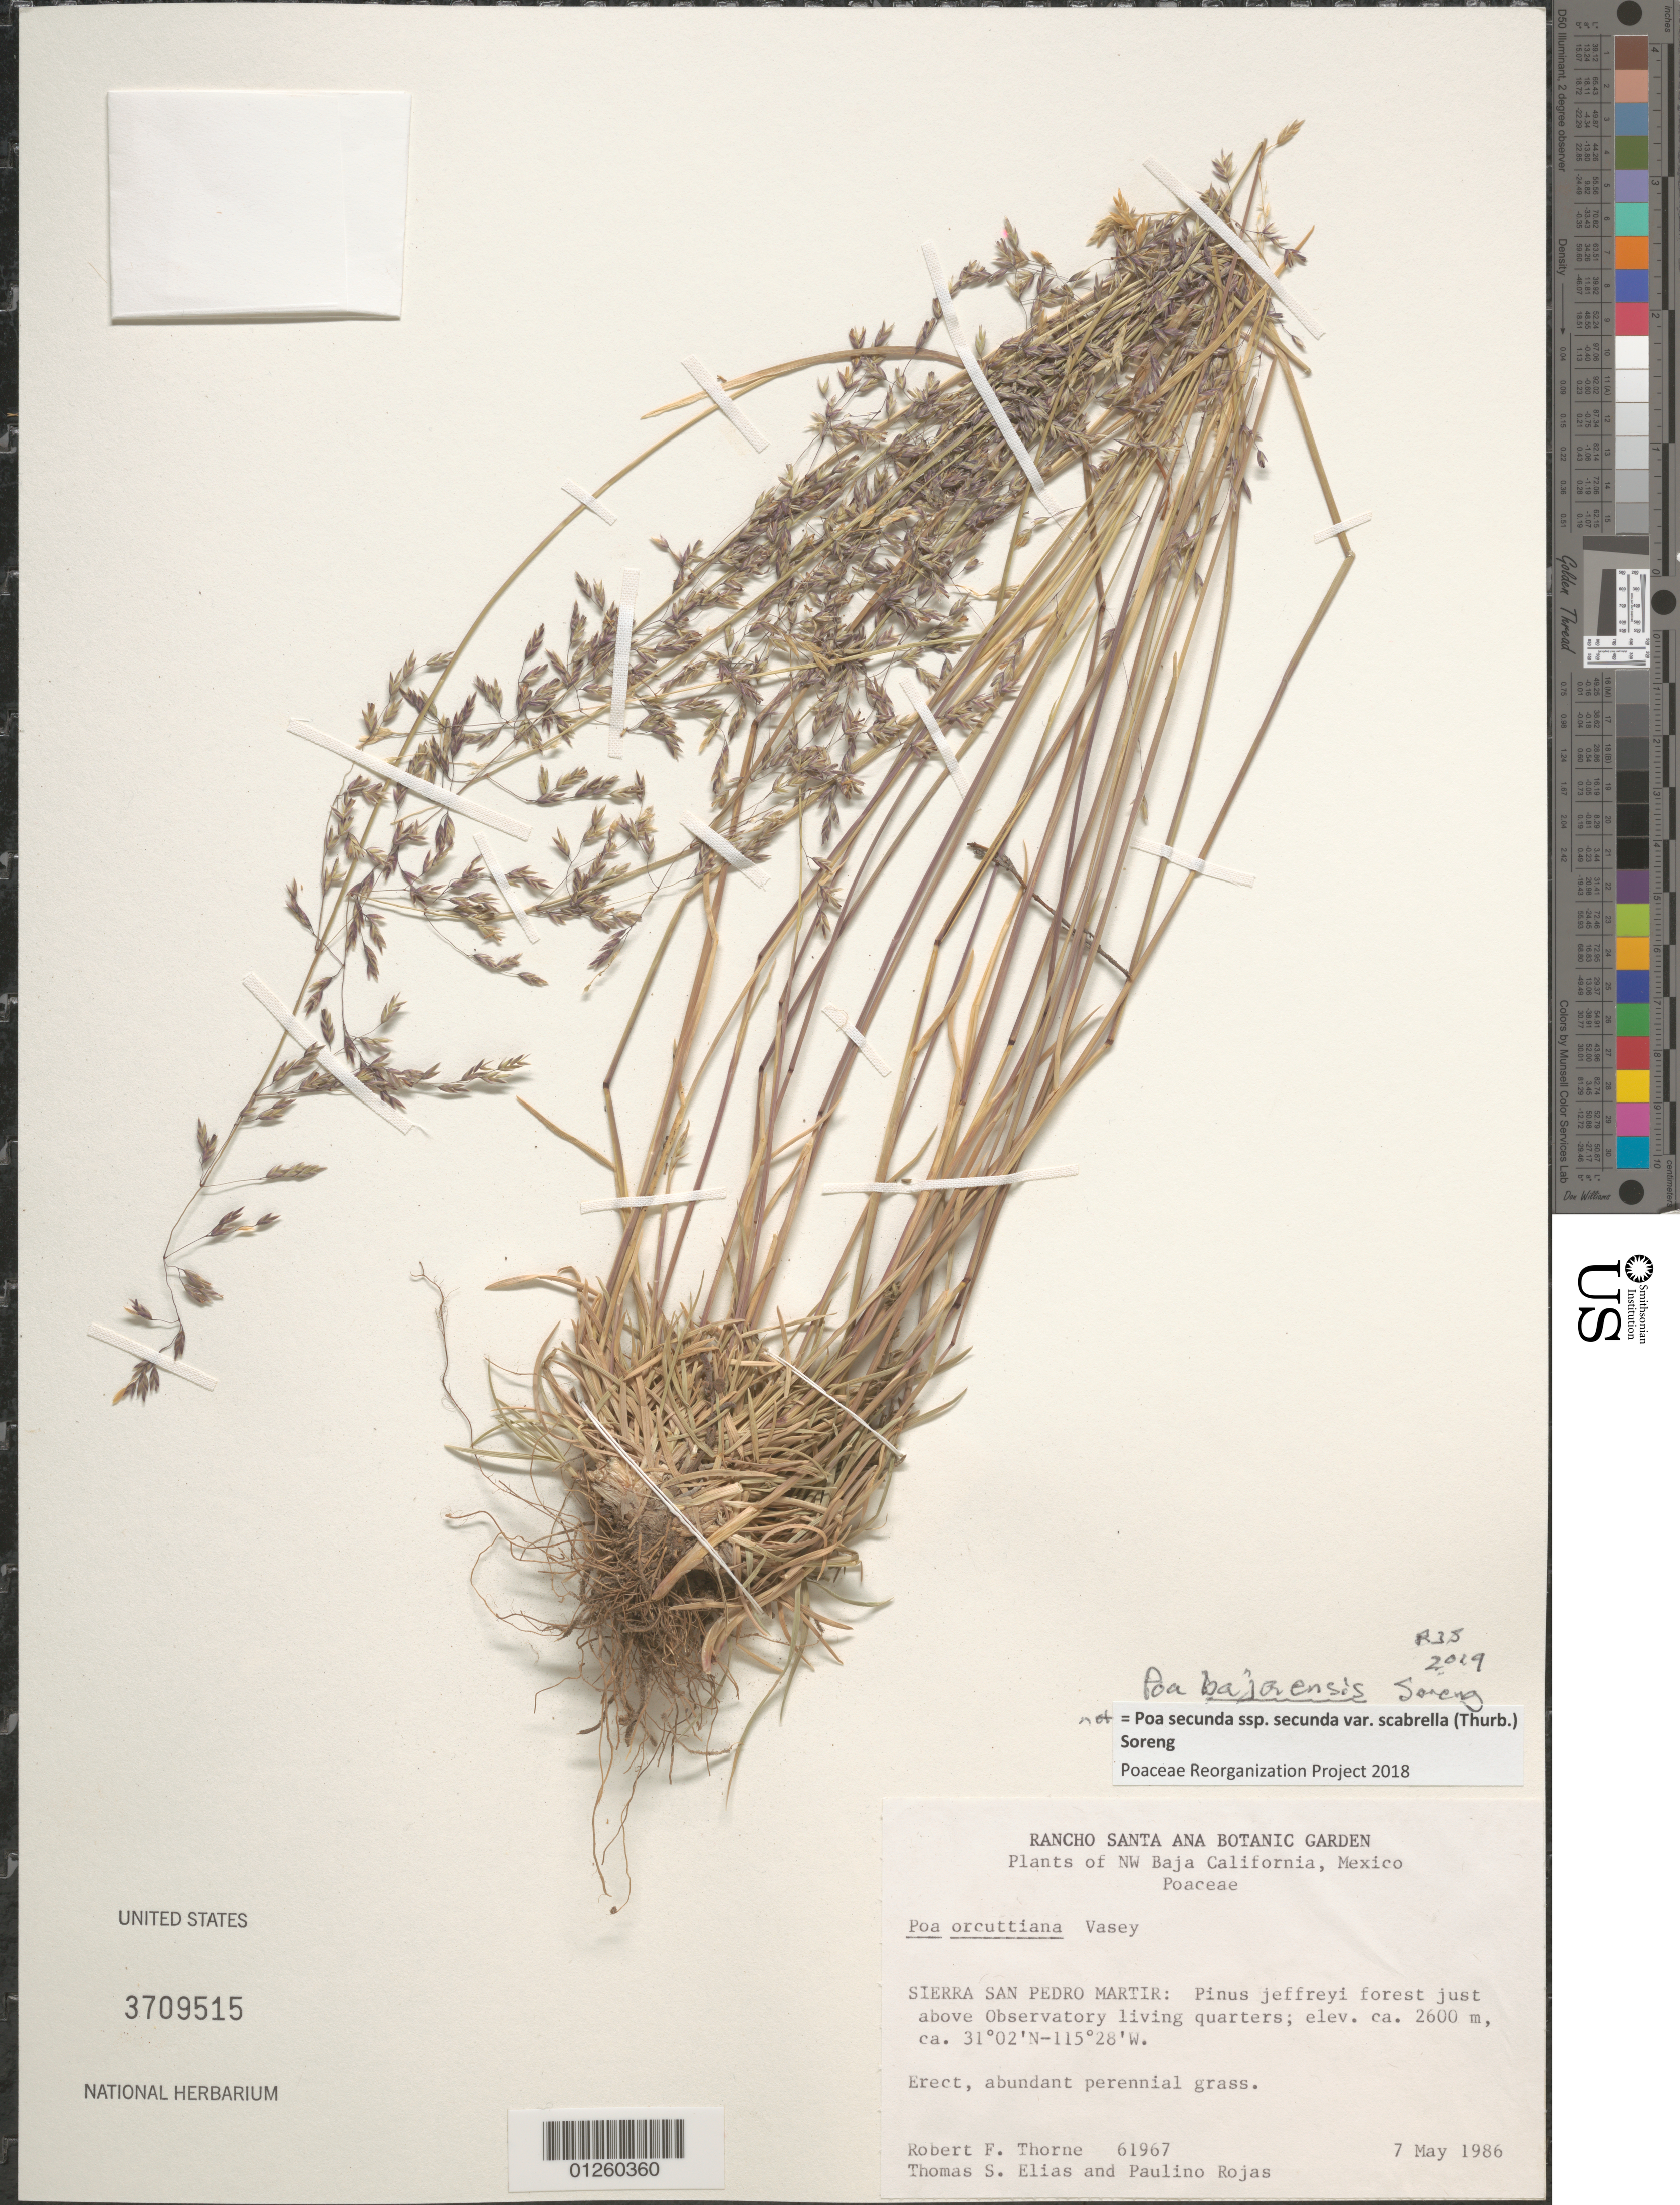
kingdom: Plantae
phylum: Tracheophyta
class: Liliopsida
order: Poales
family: Poaceae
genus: Poa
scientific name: Poa bajaensis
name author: Soreng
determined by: Soreng, Robert J., Research Associate (BOT), Smithsonian Institution - National Museum of Natural History (UNITED STATES)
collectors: R. F. Thorne, T. Elias & P. Rojas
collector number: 61967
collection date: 1986-05-07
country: México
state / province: Baja California Norte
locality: Sierra San Petro Martir, just above Observatory living quarters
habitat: Pinus jeffreyi forest, abundant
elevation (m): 2600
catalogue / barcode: US 3709515